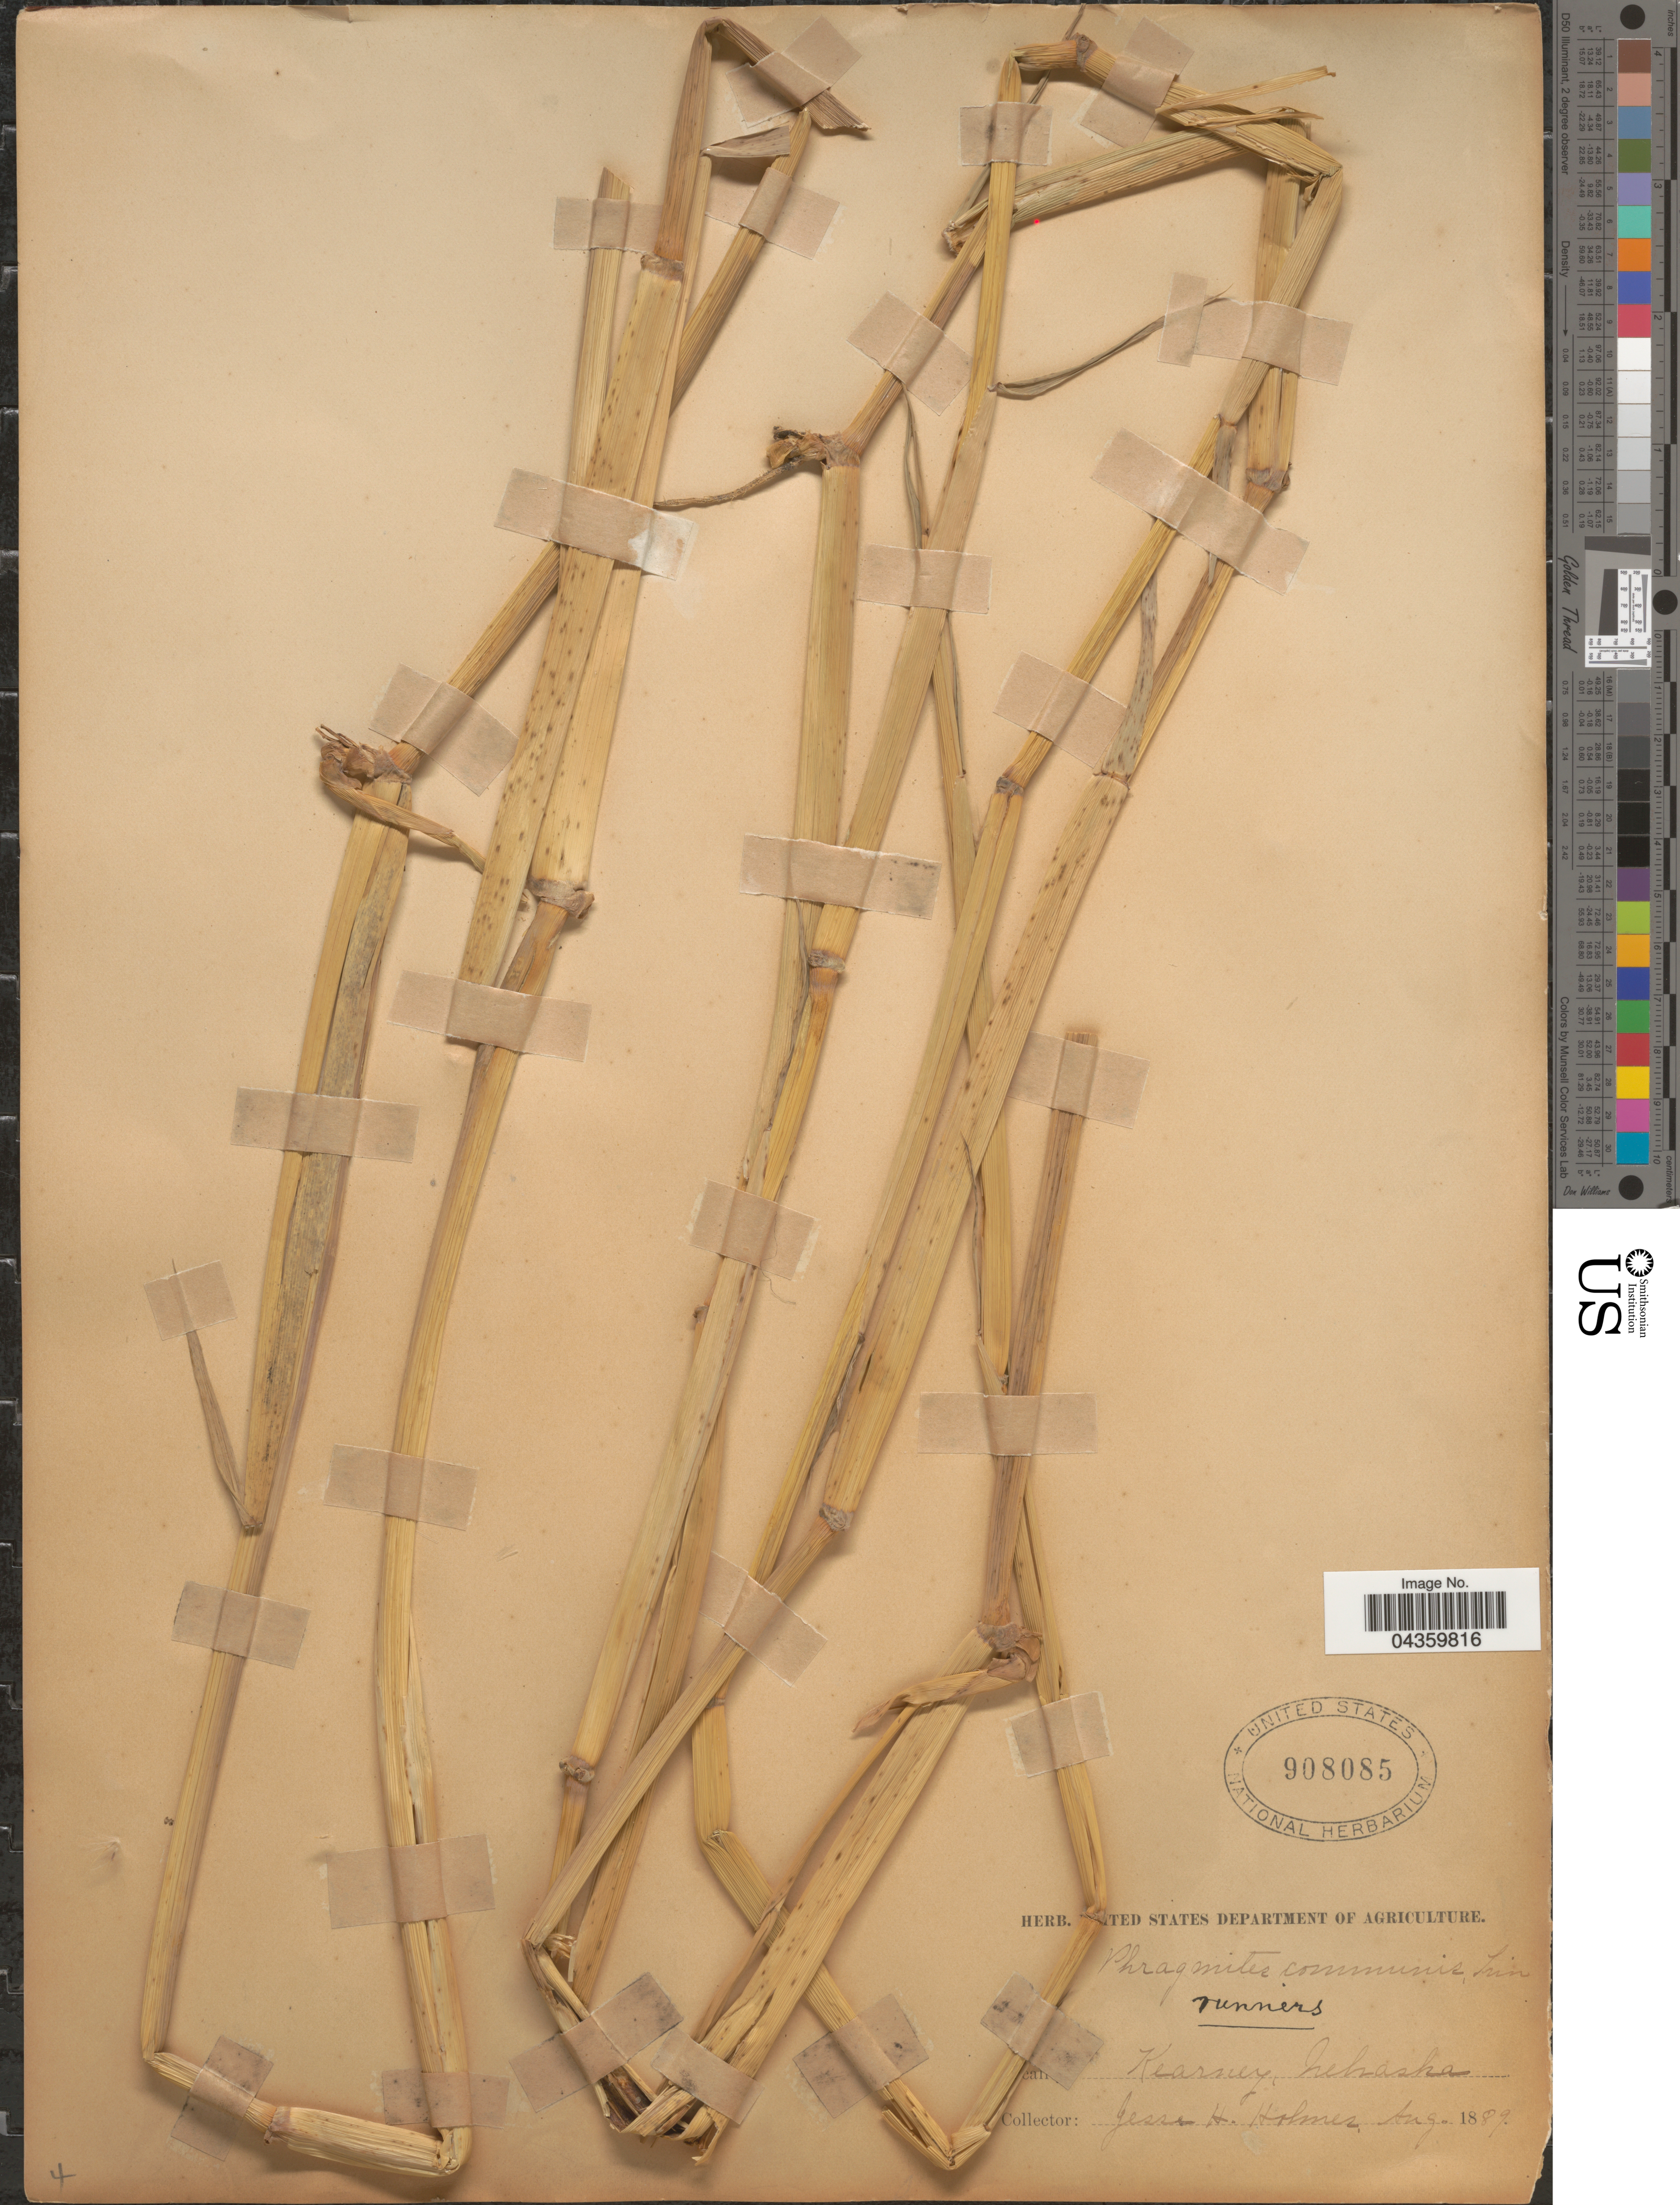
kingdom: Plantae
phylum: Tracheophyta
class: Liliopsida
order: Poales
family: Poaceae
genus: Phragmites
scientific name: Phragmites australis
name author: (Cav.) Trin. ex Steud.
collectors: J. Holmes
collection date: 1889-08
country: United States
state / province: Nebraska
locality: Kearney.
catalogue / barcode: US 908085